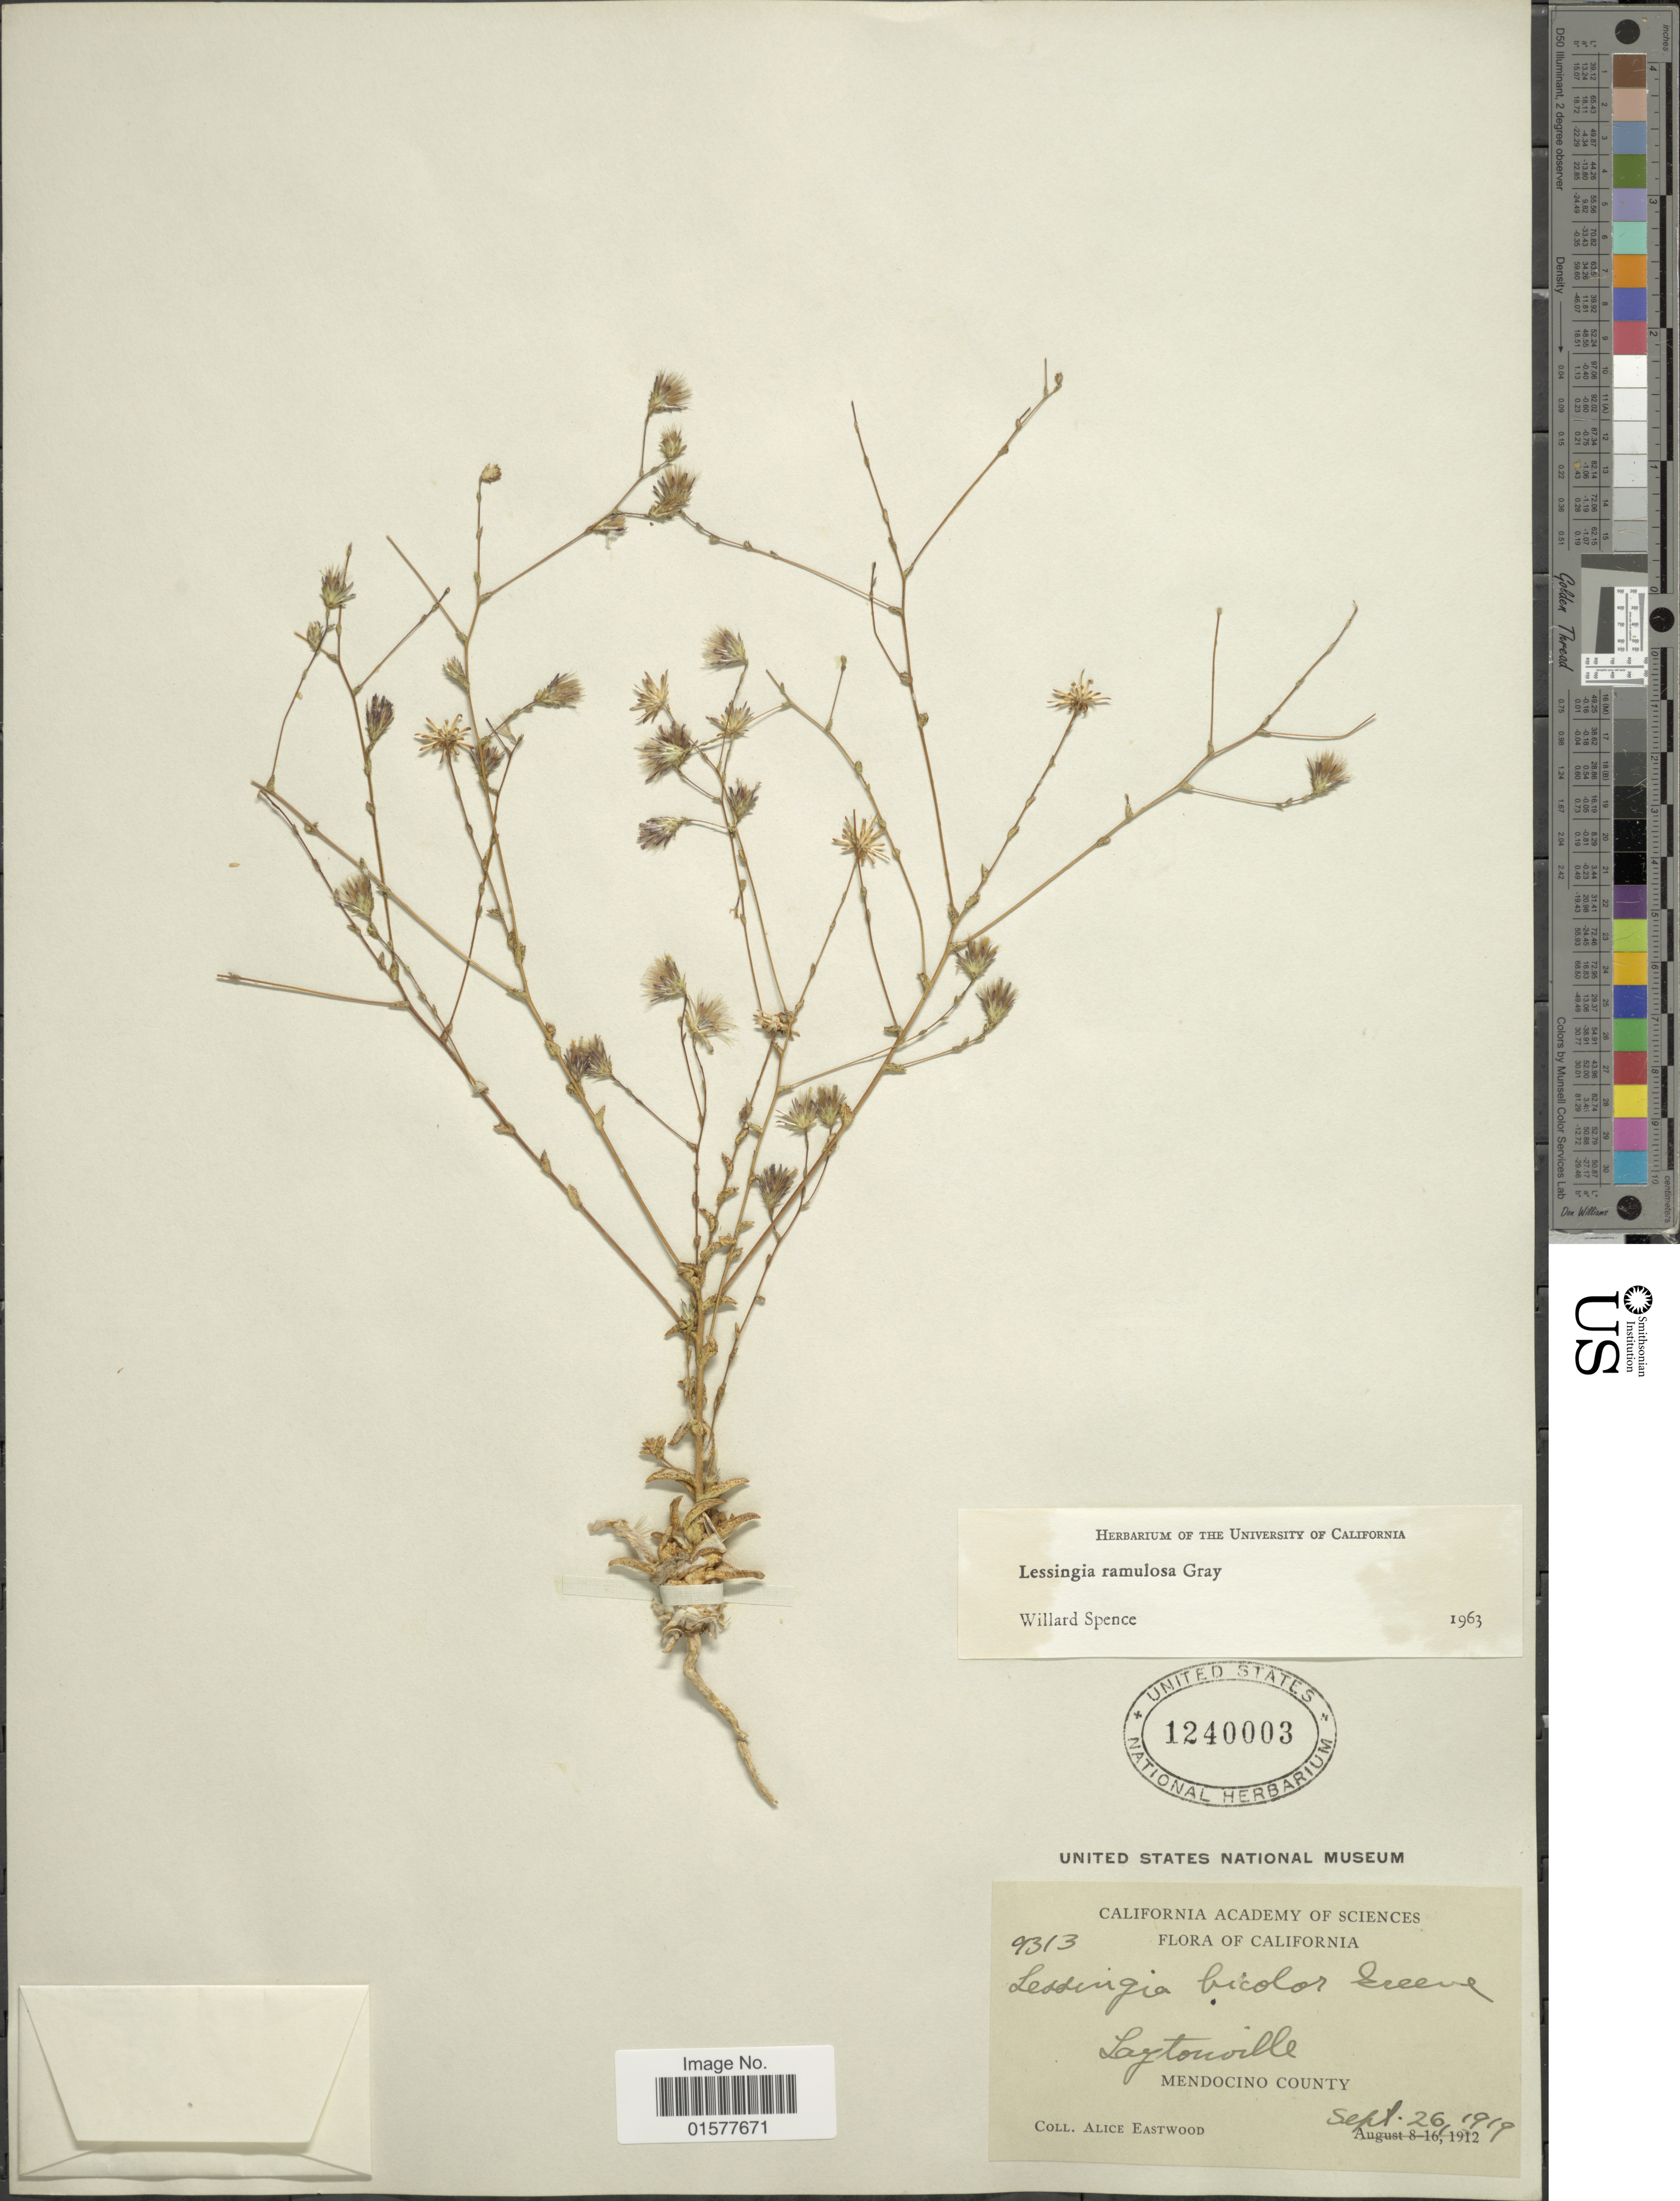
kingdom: Plantae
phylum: Tracheophyta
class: Magnoliopsida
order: Asterales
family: Asteraceae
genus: Lessingia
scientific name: Lessingia ramulosa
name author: A. Gray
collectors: A. Eastwood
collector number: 9313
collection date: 1919-09-26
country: United States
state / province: California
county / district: Mendocino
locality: Laytonville, Mendocino County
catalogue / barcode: US 1240003